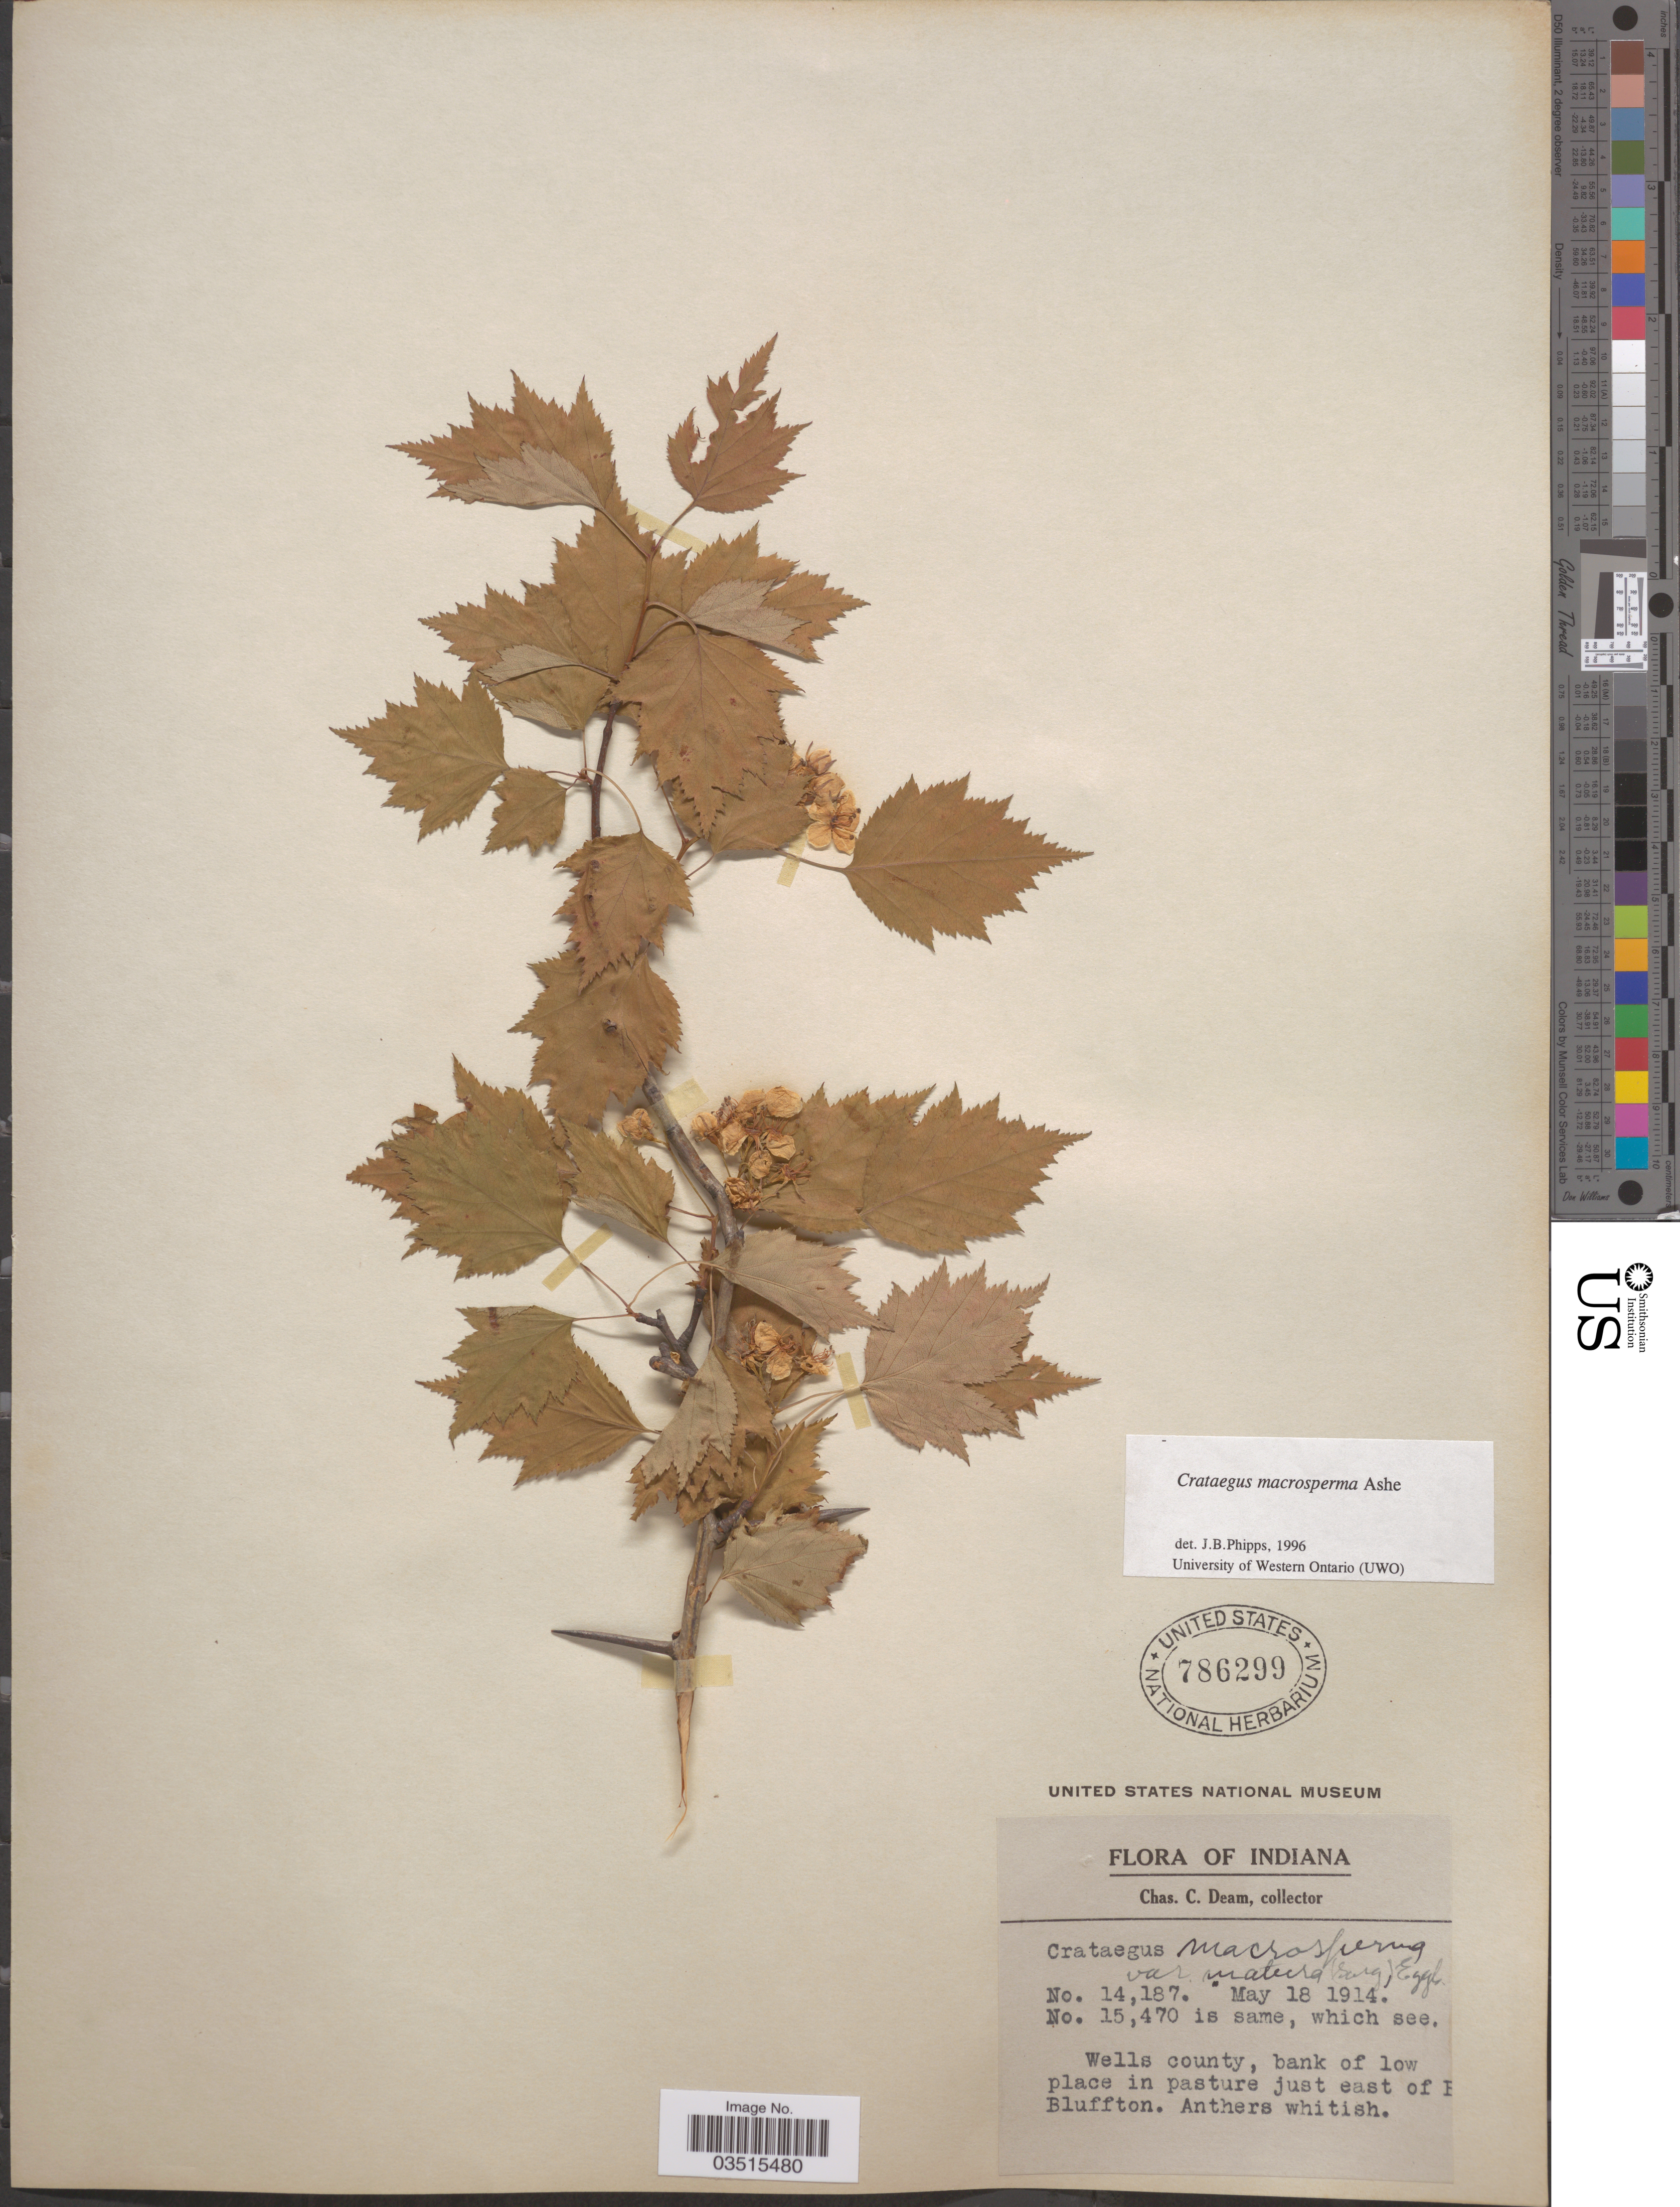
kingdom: Plantae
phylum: Tracheophyta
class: Magnoliopsida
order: Rosales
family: Rosaceae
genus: Crataegus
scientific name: Crataegus macrosperma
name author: Ashe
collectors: C. C. Deam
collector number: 14787/15470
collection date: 1914-05-18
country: United States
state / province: Indiana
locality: Wells county, bank of low place in pasture just east of Bluffton.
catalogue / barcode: US 786299